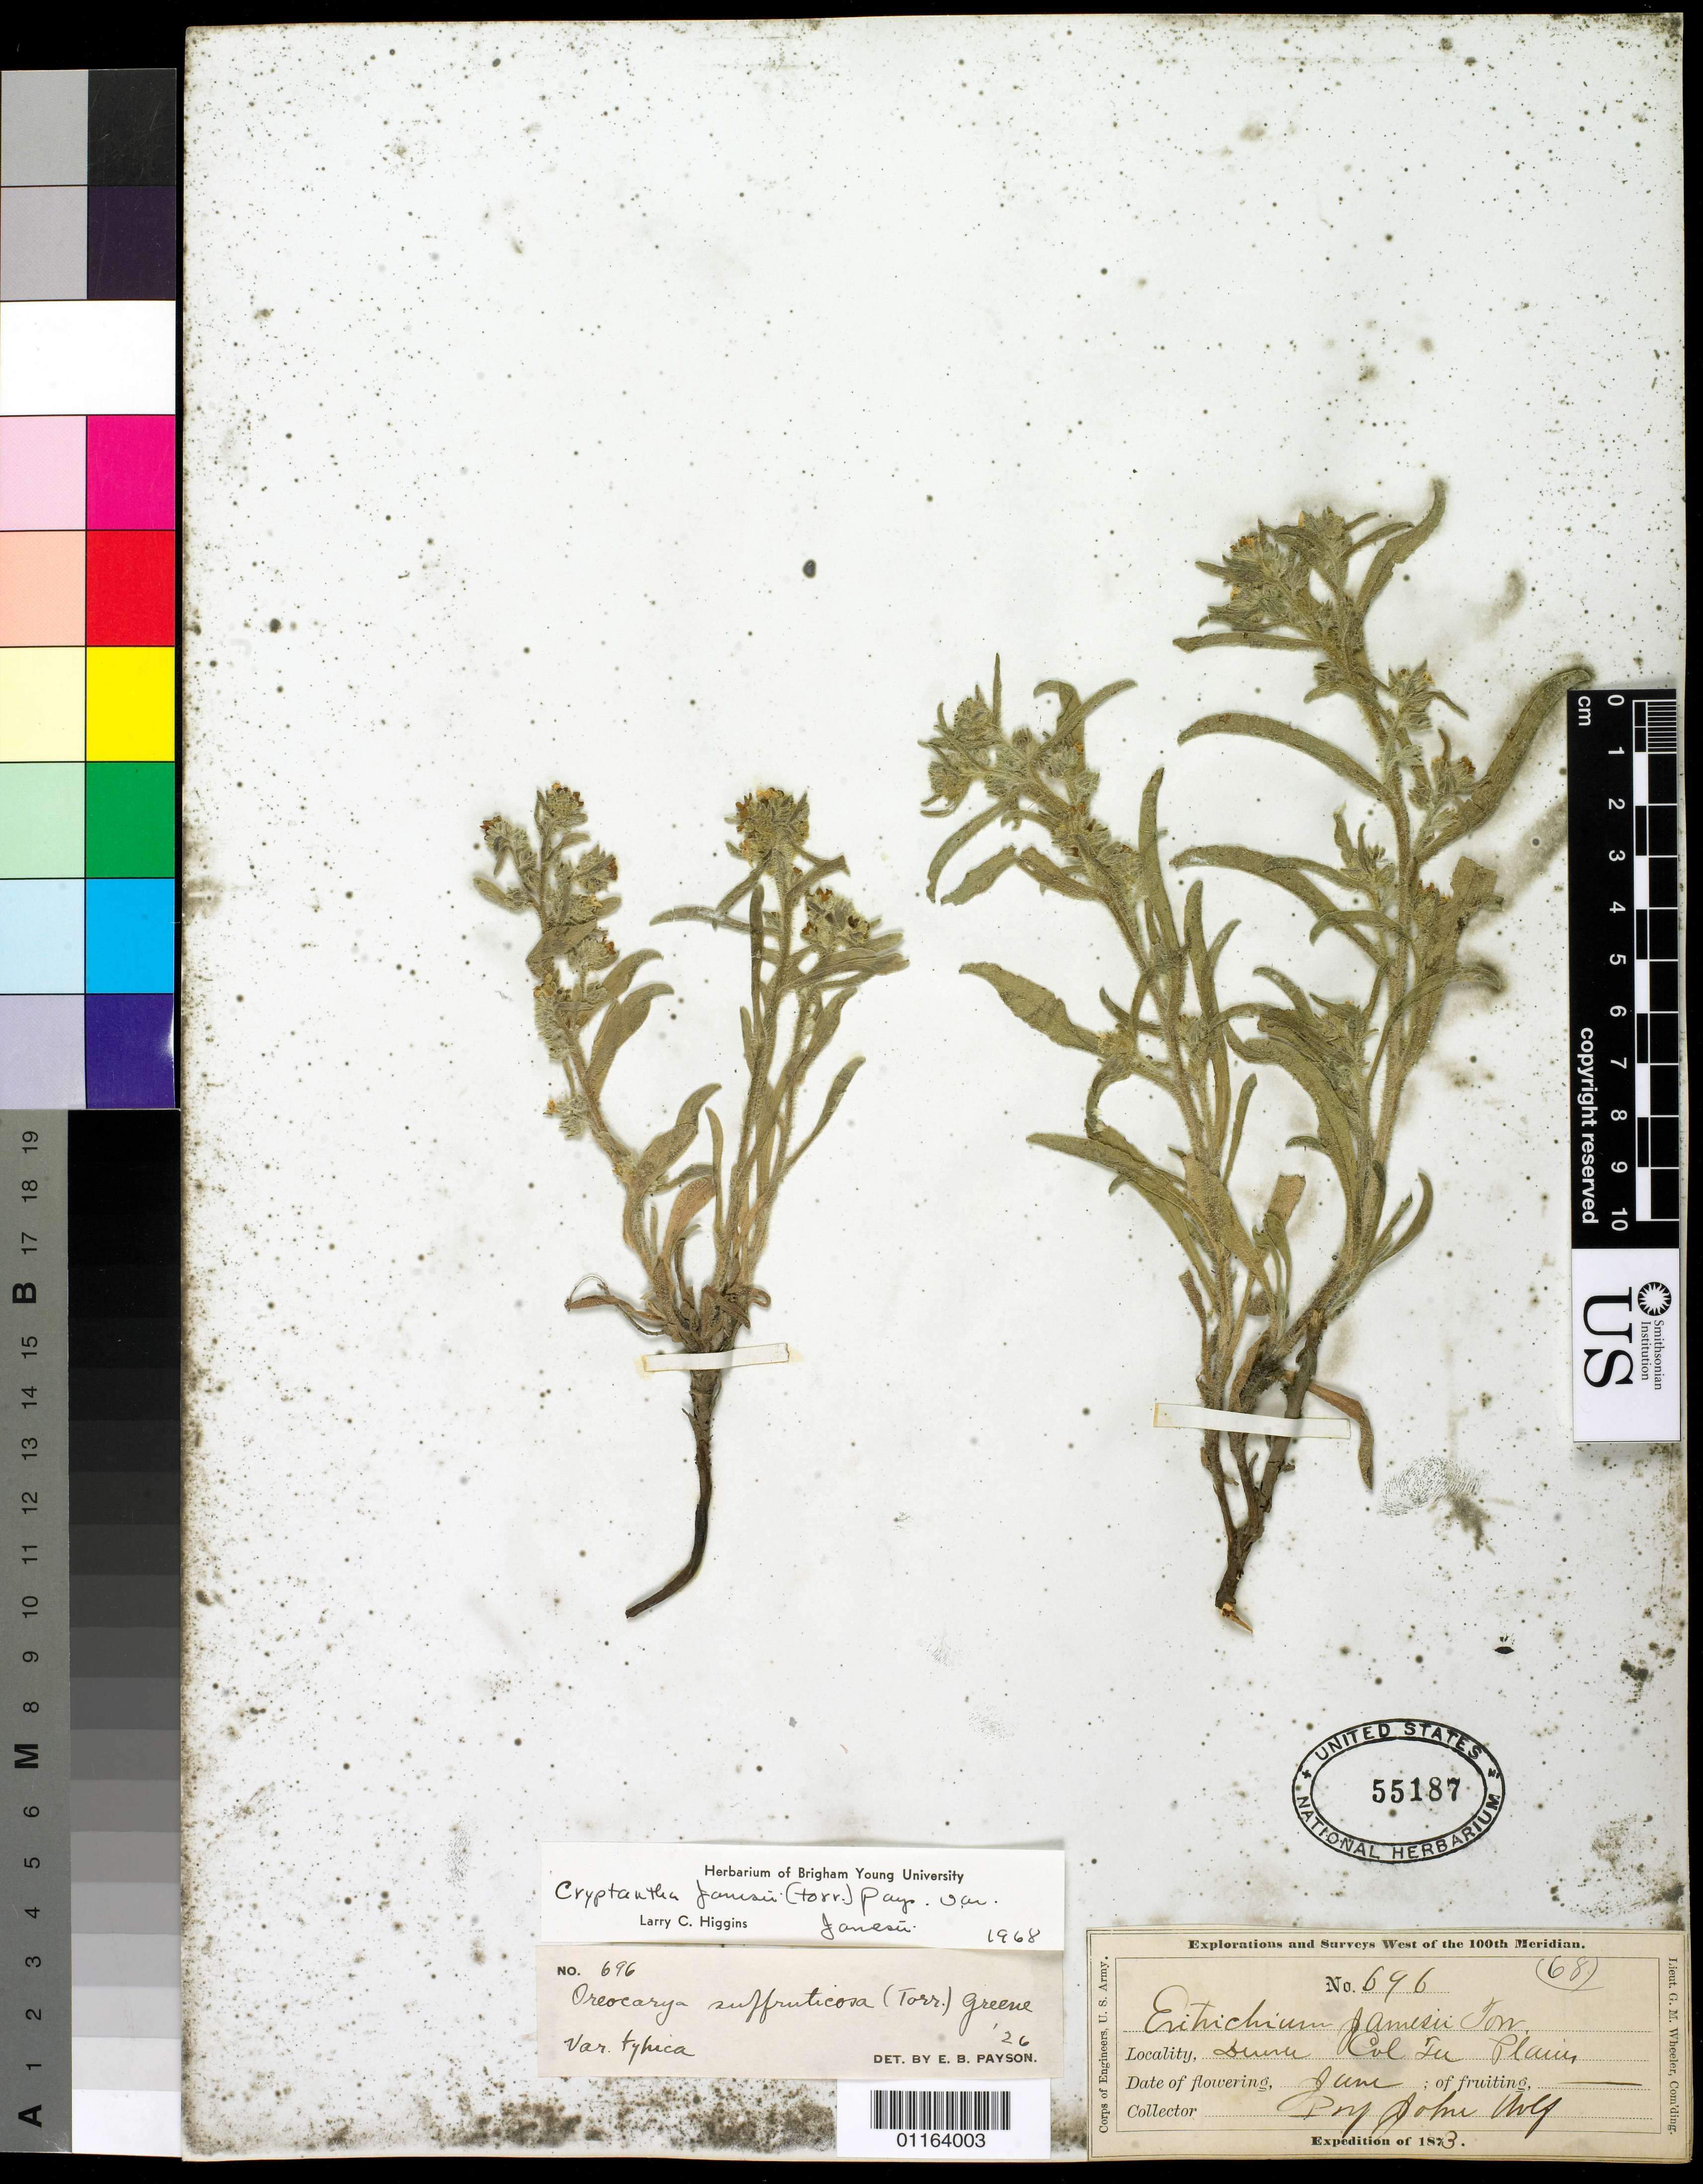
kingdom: Plantae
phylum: Tracheophyta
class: Magnoliopsida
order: Boraginales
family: Boraginaceae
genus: Cryptantha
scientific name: Cryptantha jamesii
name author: (Torr.) Payson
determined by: Higgins, Larry C.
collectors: J. Wolf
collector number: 696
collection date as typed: Jun 1873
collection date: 1873-06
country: United States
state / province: Colorado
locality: Denver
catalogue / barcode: US 55187